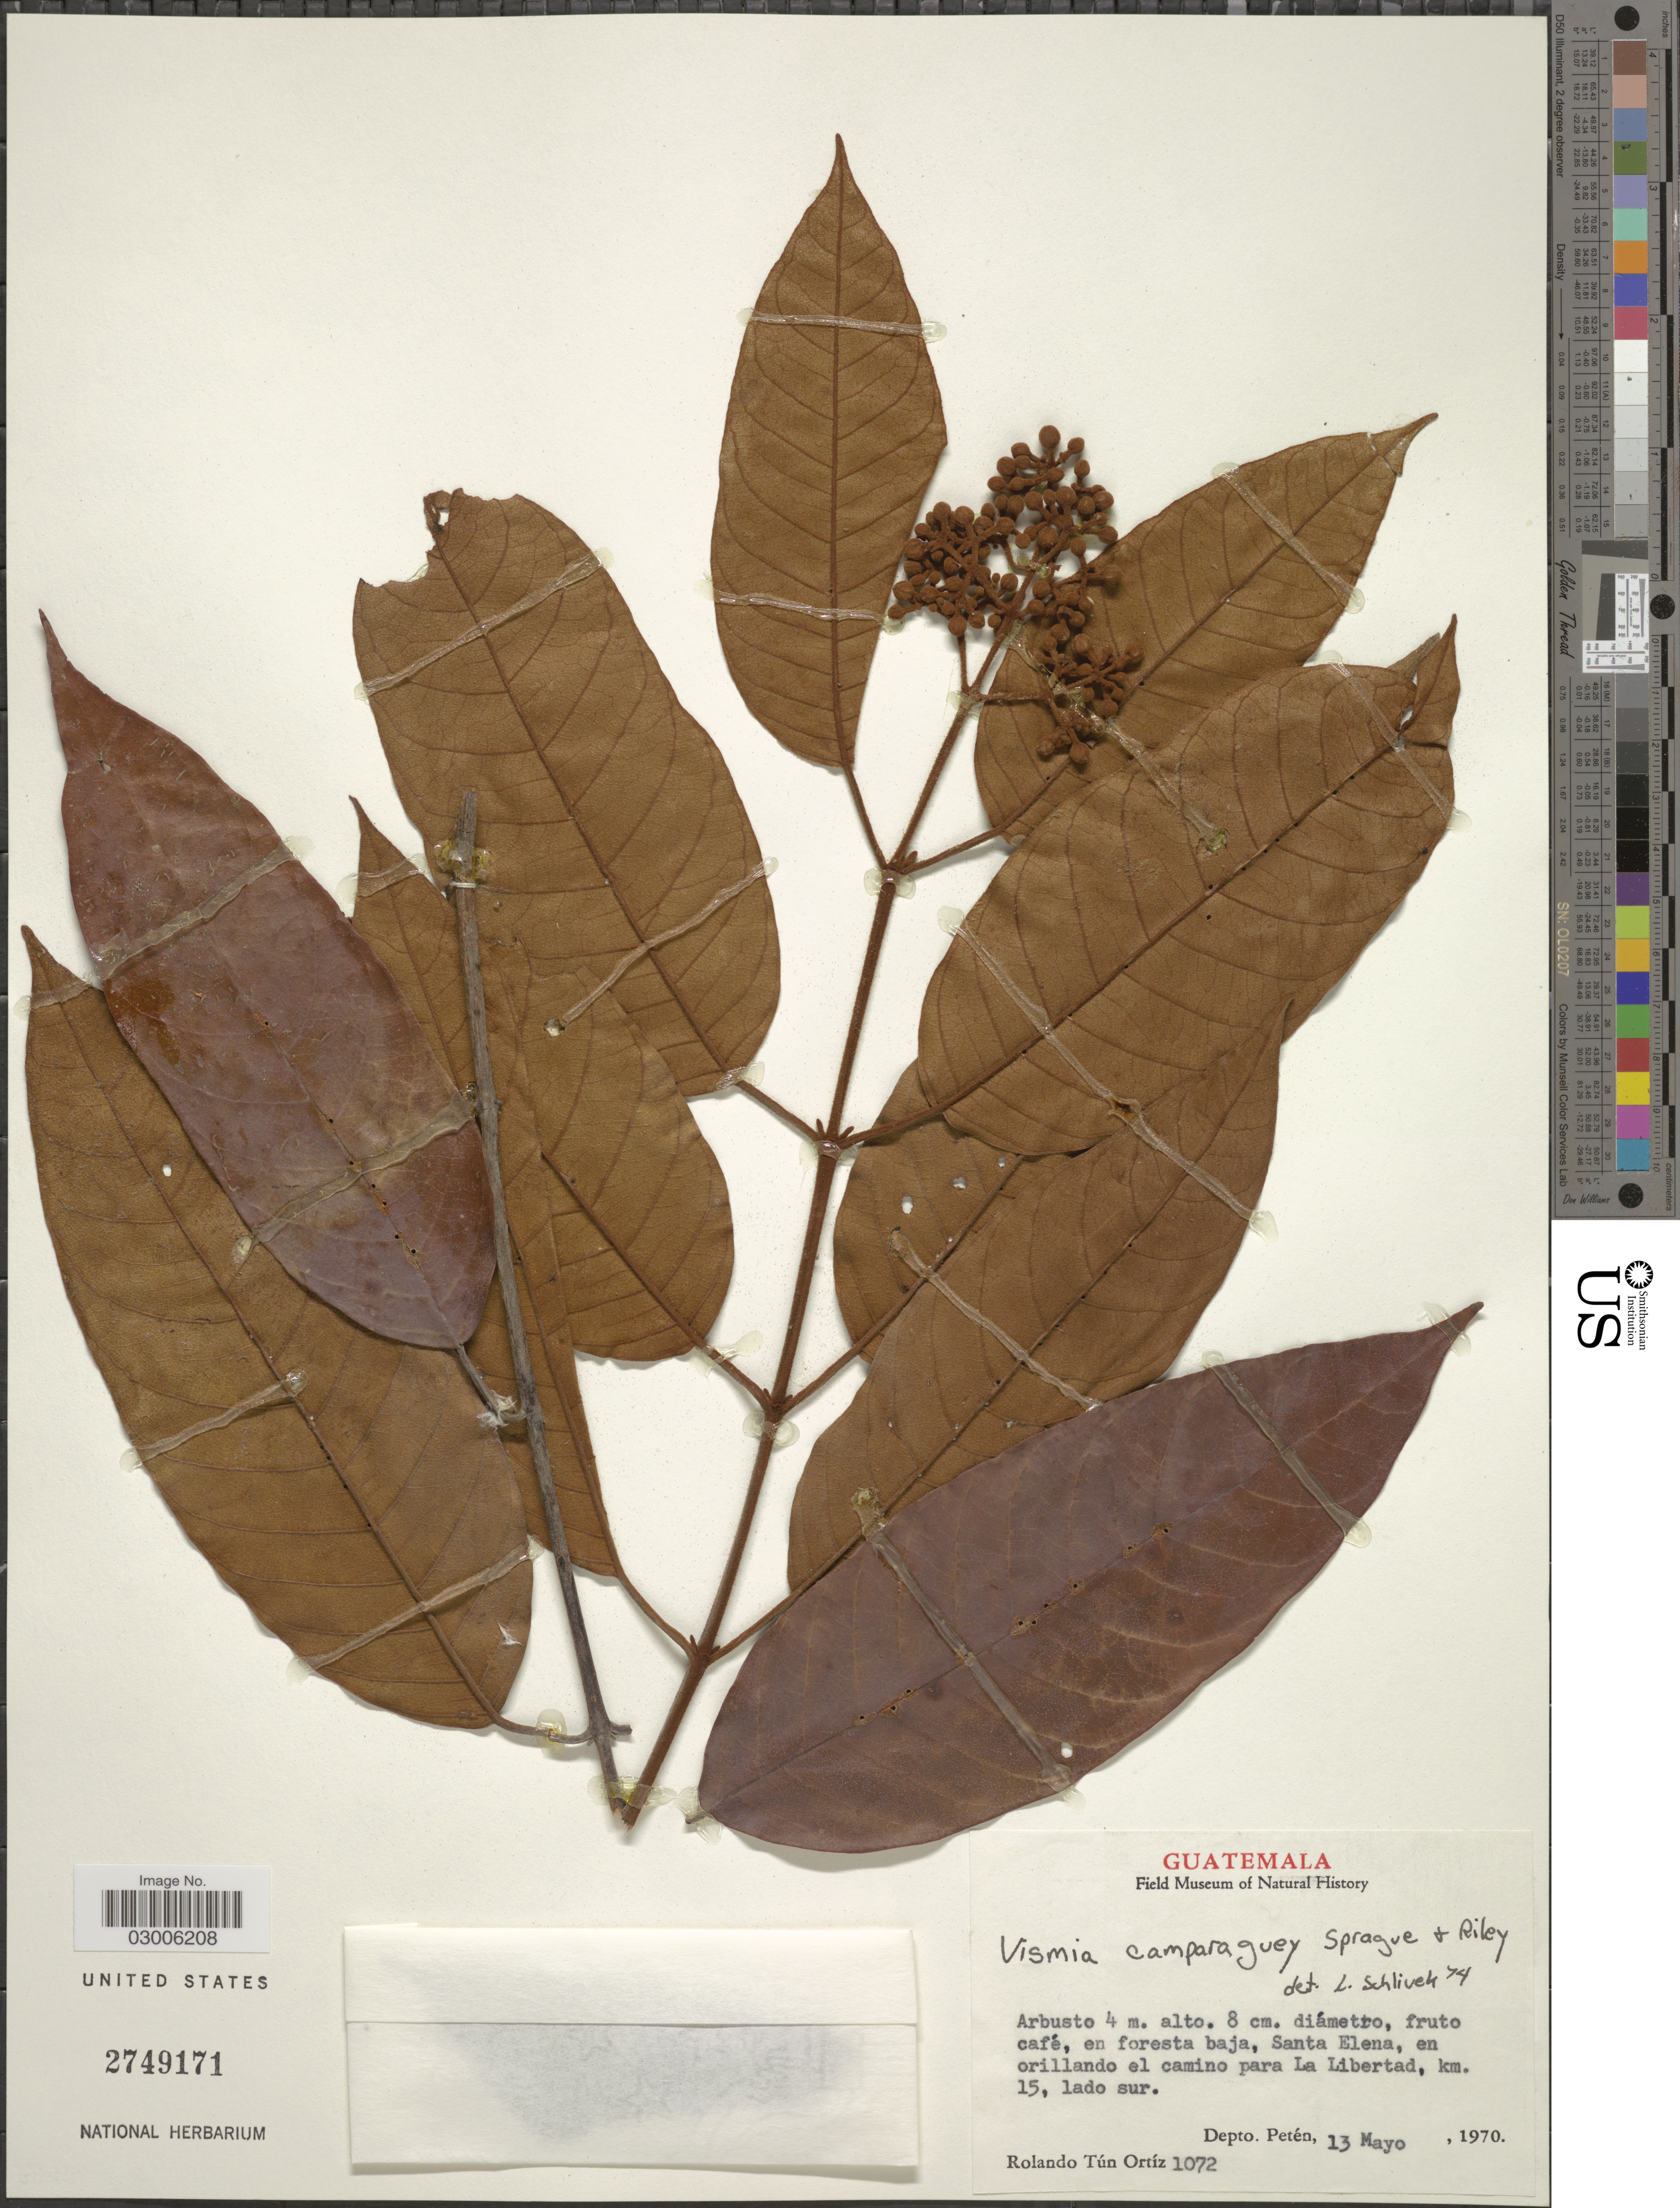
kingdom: Plantae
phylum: Tracheophyta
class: Magnoliopsida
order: Malpighiales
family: Hypericaceae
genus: Vismia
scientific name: Vismia camparaguey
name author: Sprague & L. Riley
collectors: R. Ortiz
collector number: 1072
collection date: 1970-05-13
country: Guatemala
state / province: El Petén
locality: Santa Elena, en orillando el camino para La Libertad, km. 15, lado sur. Depto. Petén.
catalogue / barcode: US 2749171